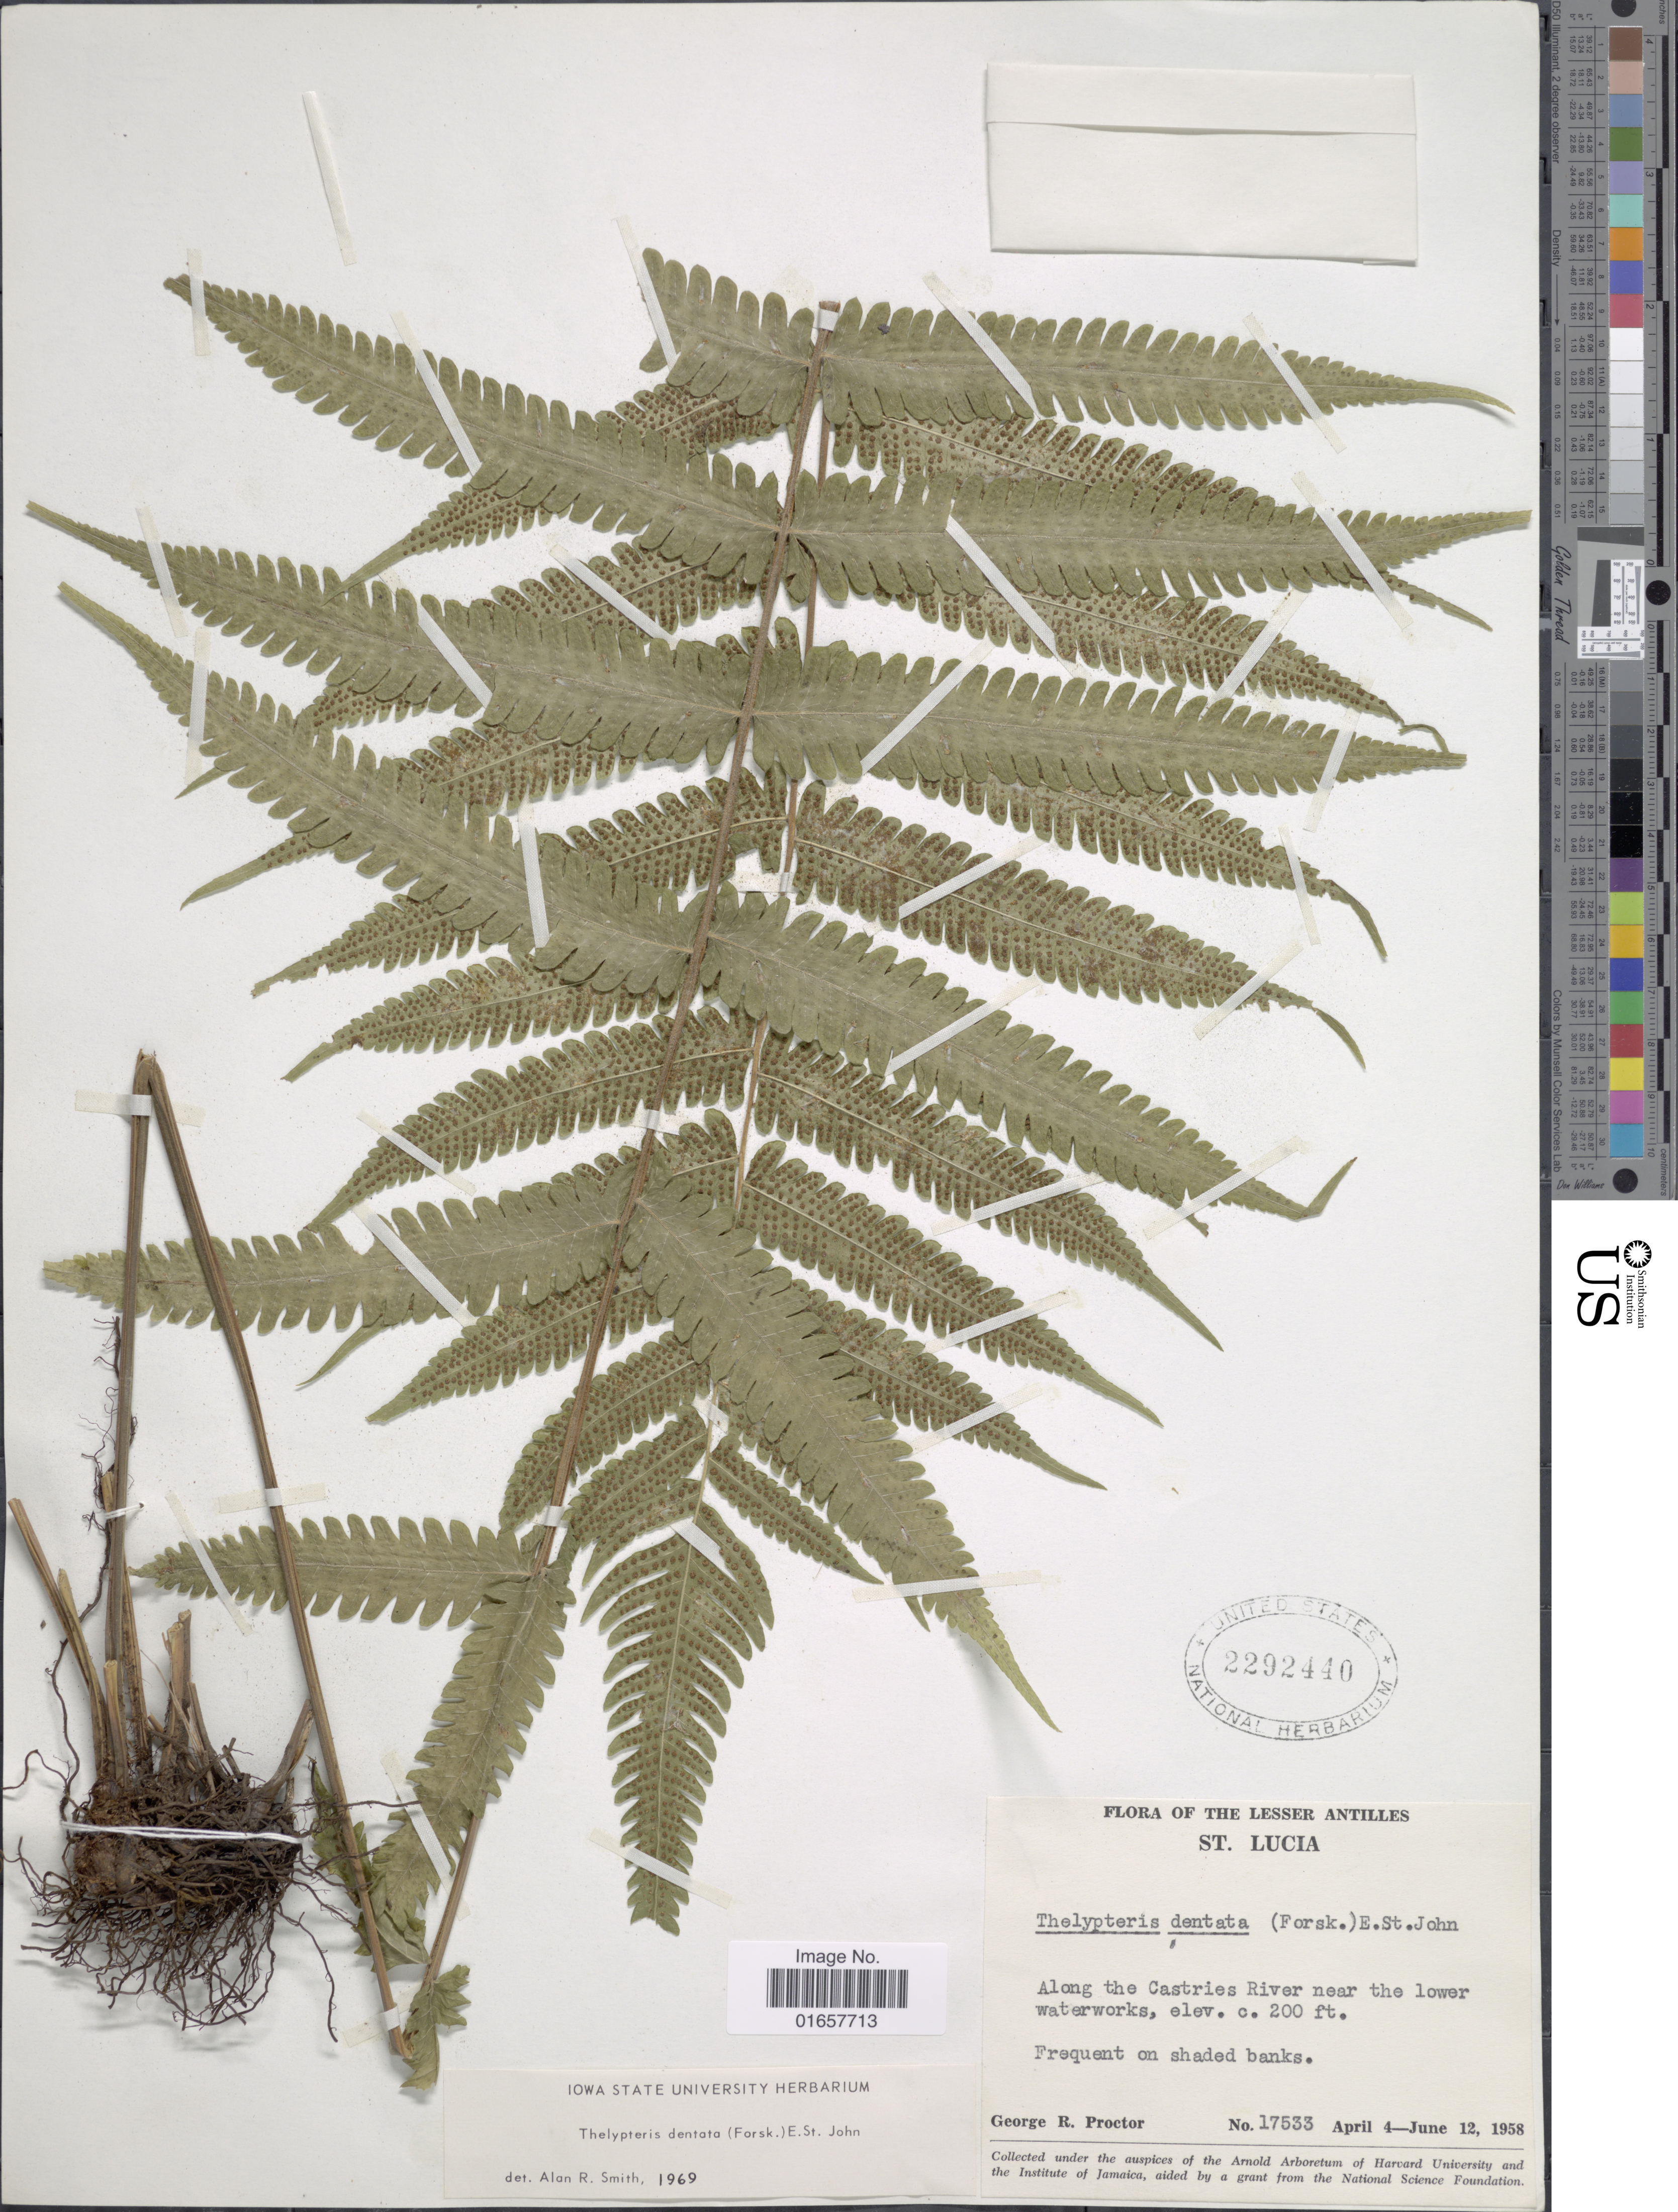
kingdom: Plantae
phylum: Tracheophyta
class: Polypodiopsida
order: Polypodiales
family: Thelypteridaceae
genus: Christella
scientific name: Christella dentata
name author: (Forssk.) Brownsey & Jermy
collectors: G. R. Proctor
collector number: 17533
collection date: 1958-04-04/1958-06-12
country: St. Lucia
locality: The Lesser Antilles, St. Lucia, along the Castries River near the lower waterworks.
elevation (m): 61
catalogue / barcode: US 2292440